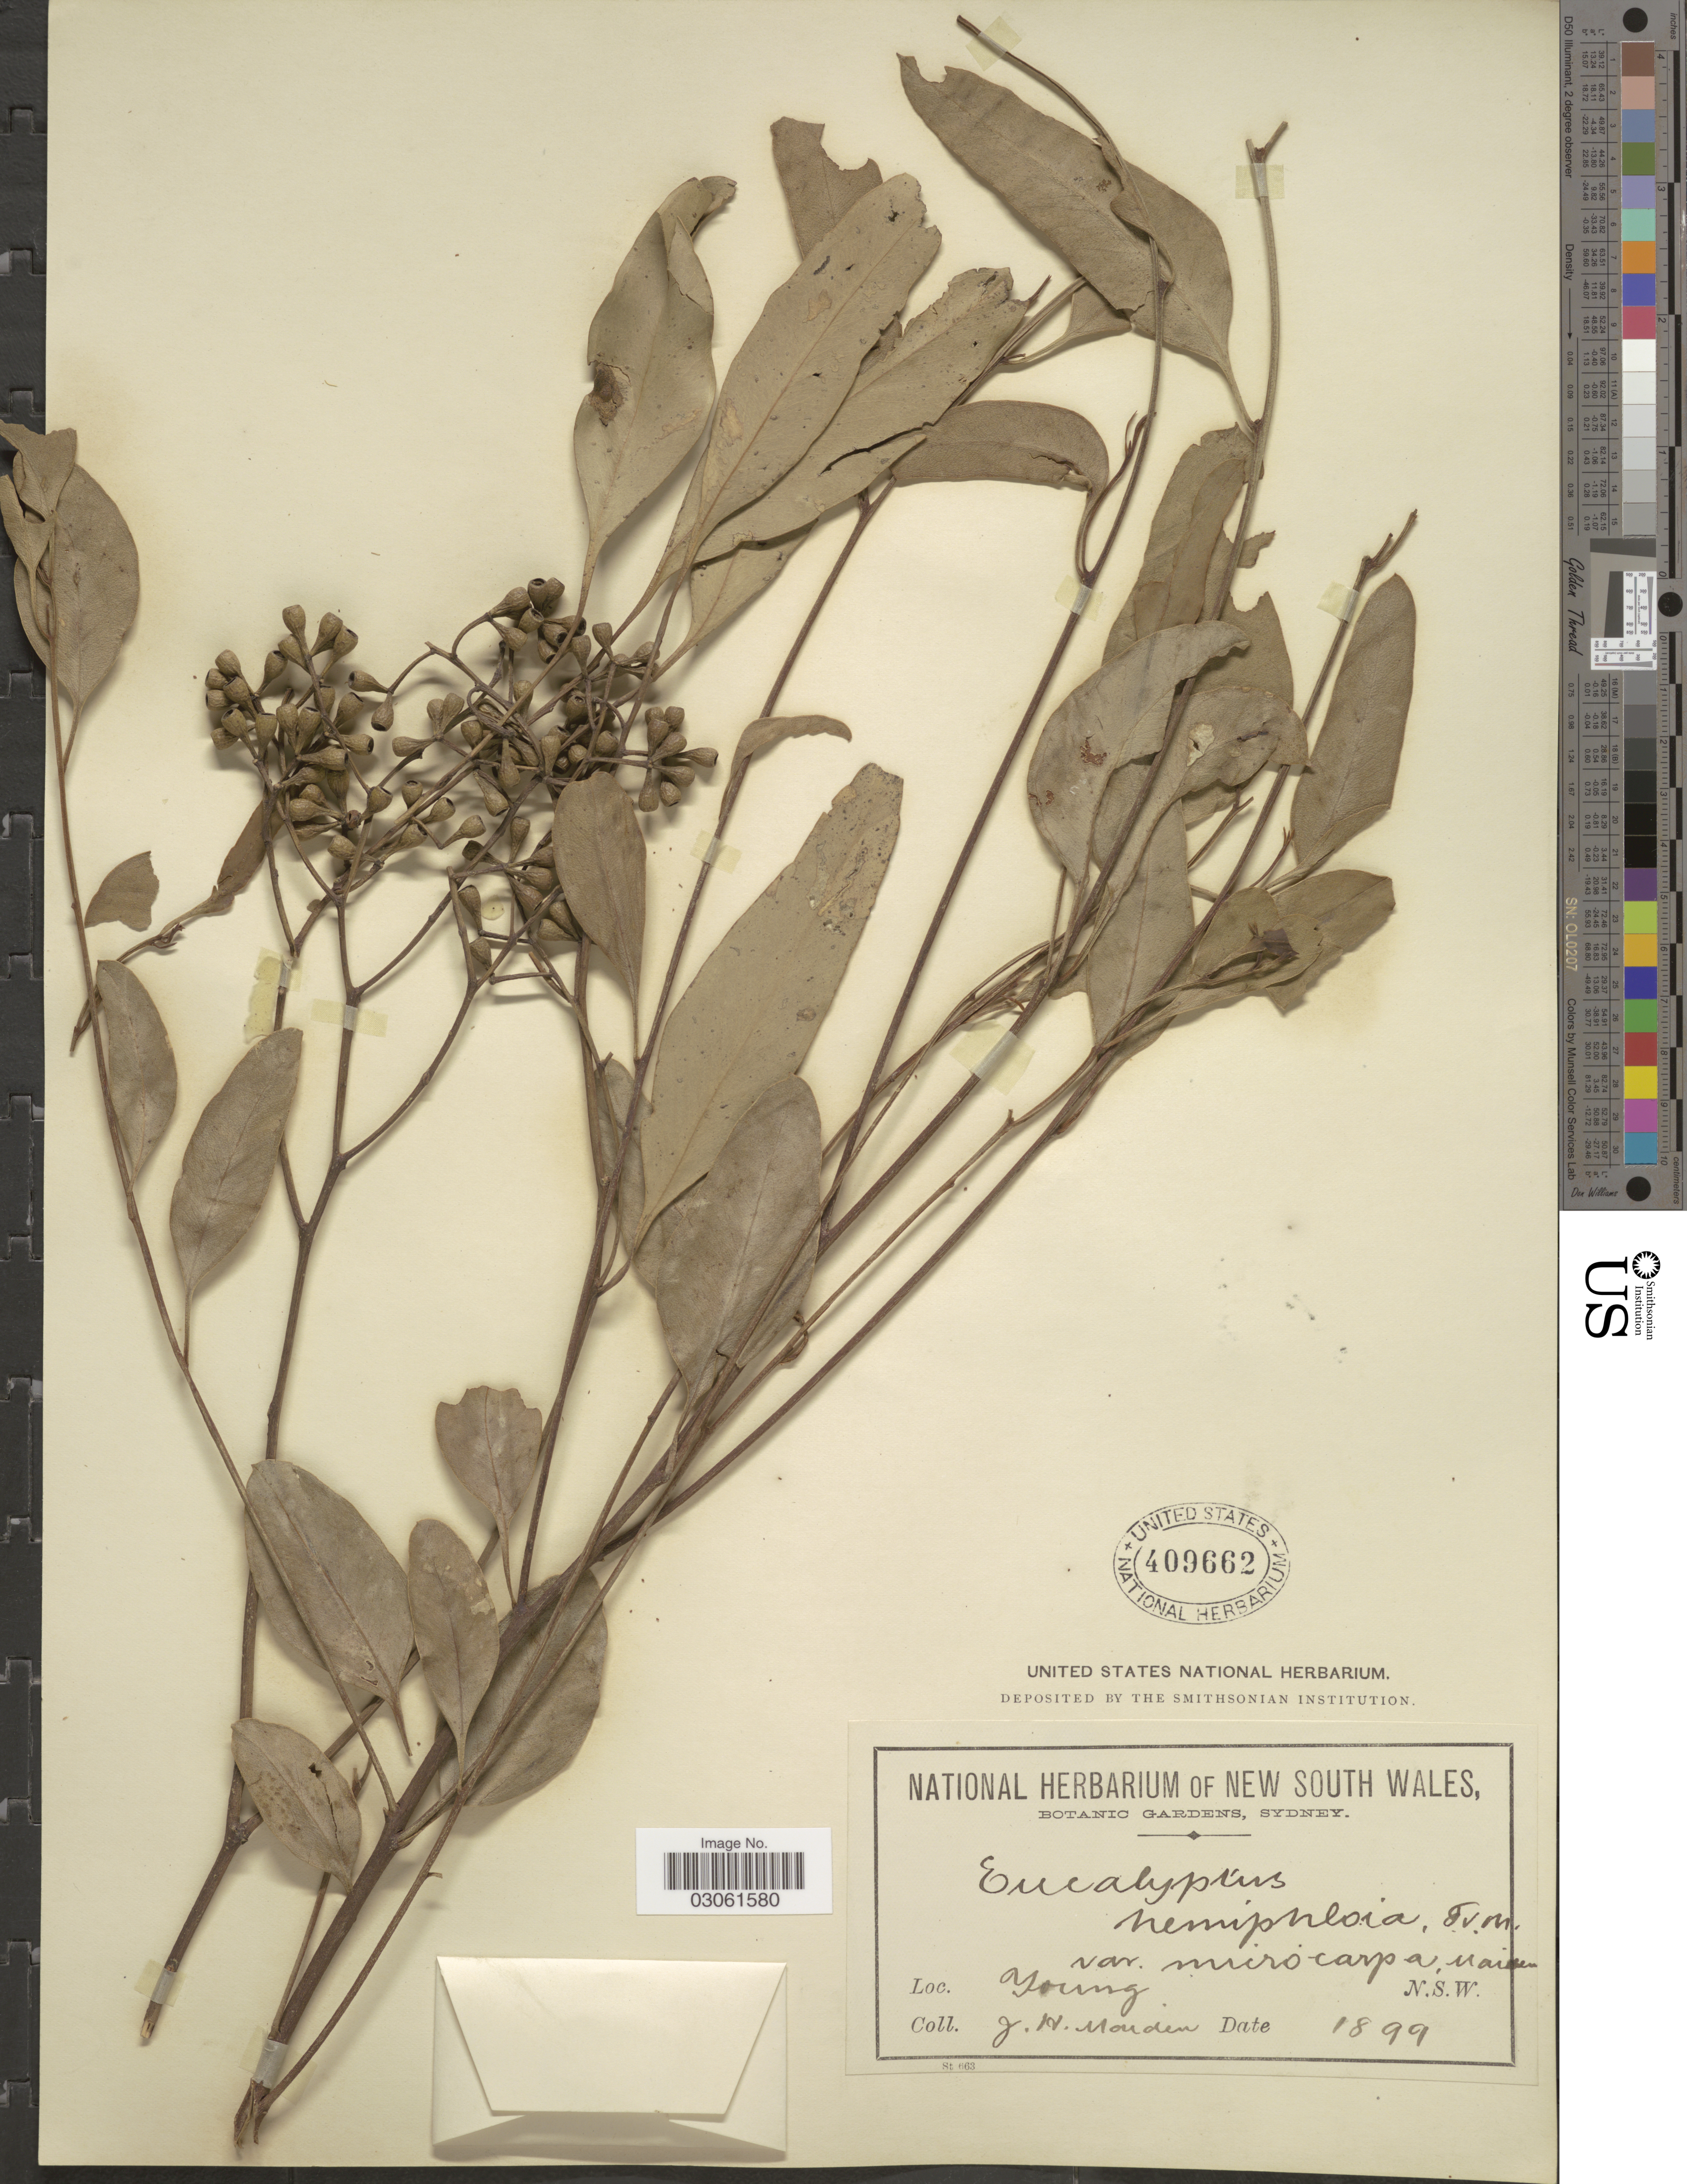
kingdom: Plantae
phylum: Tracheophyta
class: Magnoliopsida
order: Myrtales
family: Myrtaceae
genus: Eucalyptus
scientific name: Eucalyptus moluccana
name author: Roxb.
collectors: J. Maiden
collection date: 1899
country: Australia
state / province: New South Wales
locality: Young, N. S. W.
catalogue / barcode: US 409662